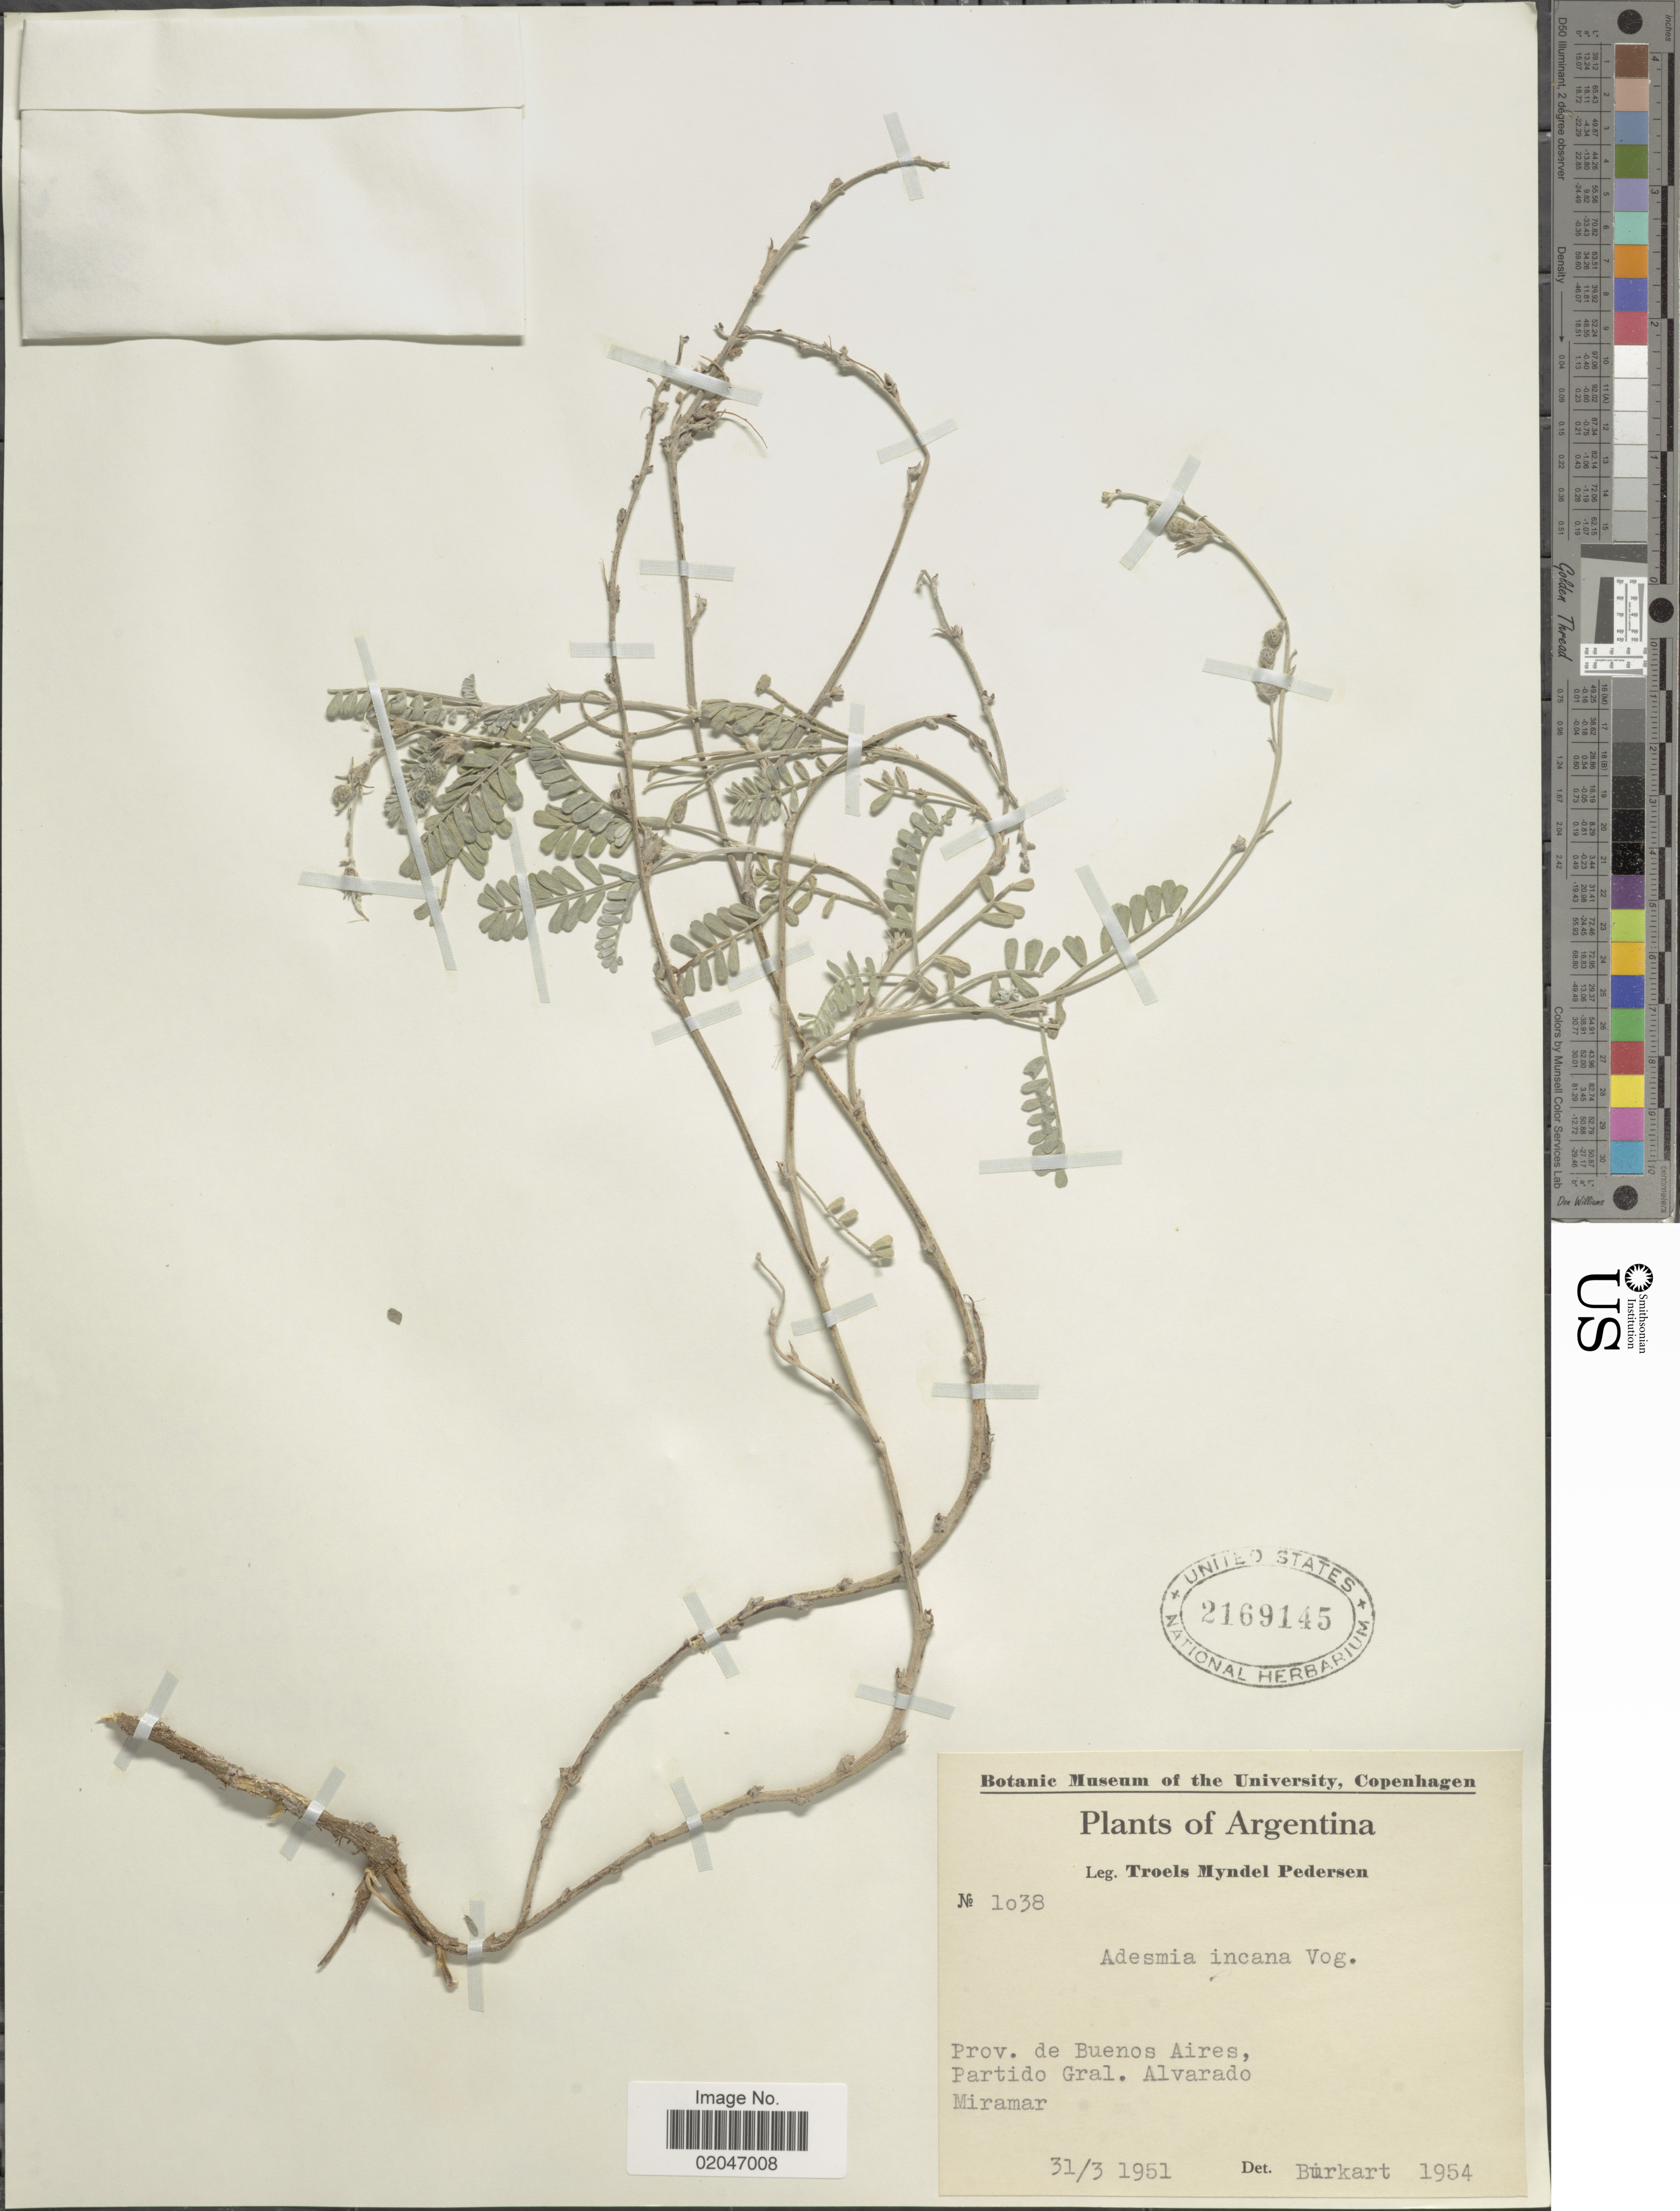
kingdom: Plantae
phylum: Tracheophyta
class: Magnoliopsida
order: Fabales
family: Fabaceae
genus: Adesmia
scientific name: Adesmia incana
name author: Vogel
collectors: T. Pederson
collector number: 1038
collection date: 1951-03-31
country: Argentina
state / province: Buenos Aires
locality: Partido Gral. Alvarado, Miramar.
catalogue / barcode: US 2169145